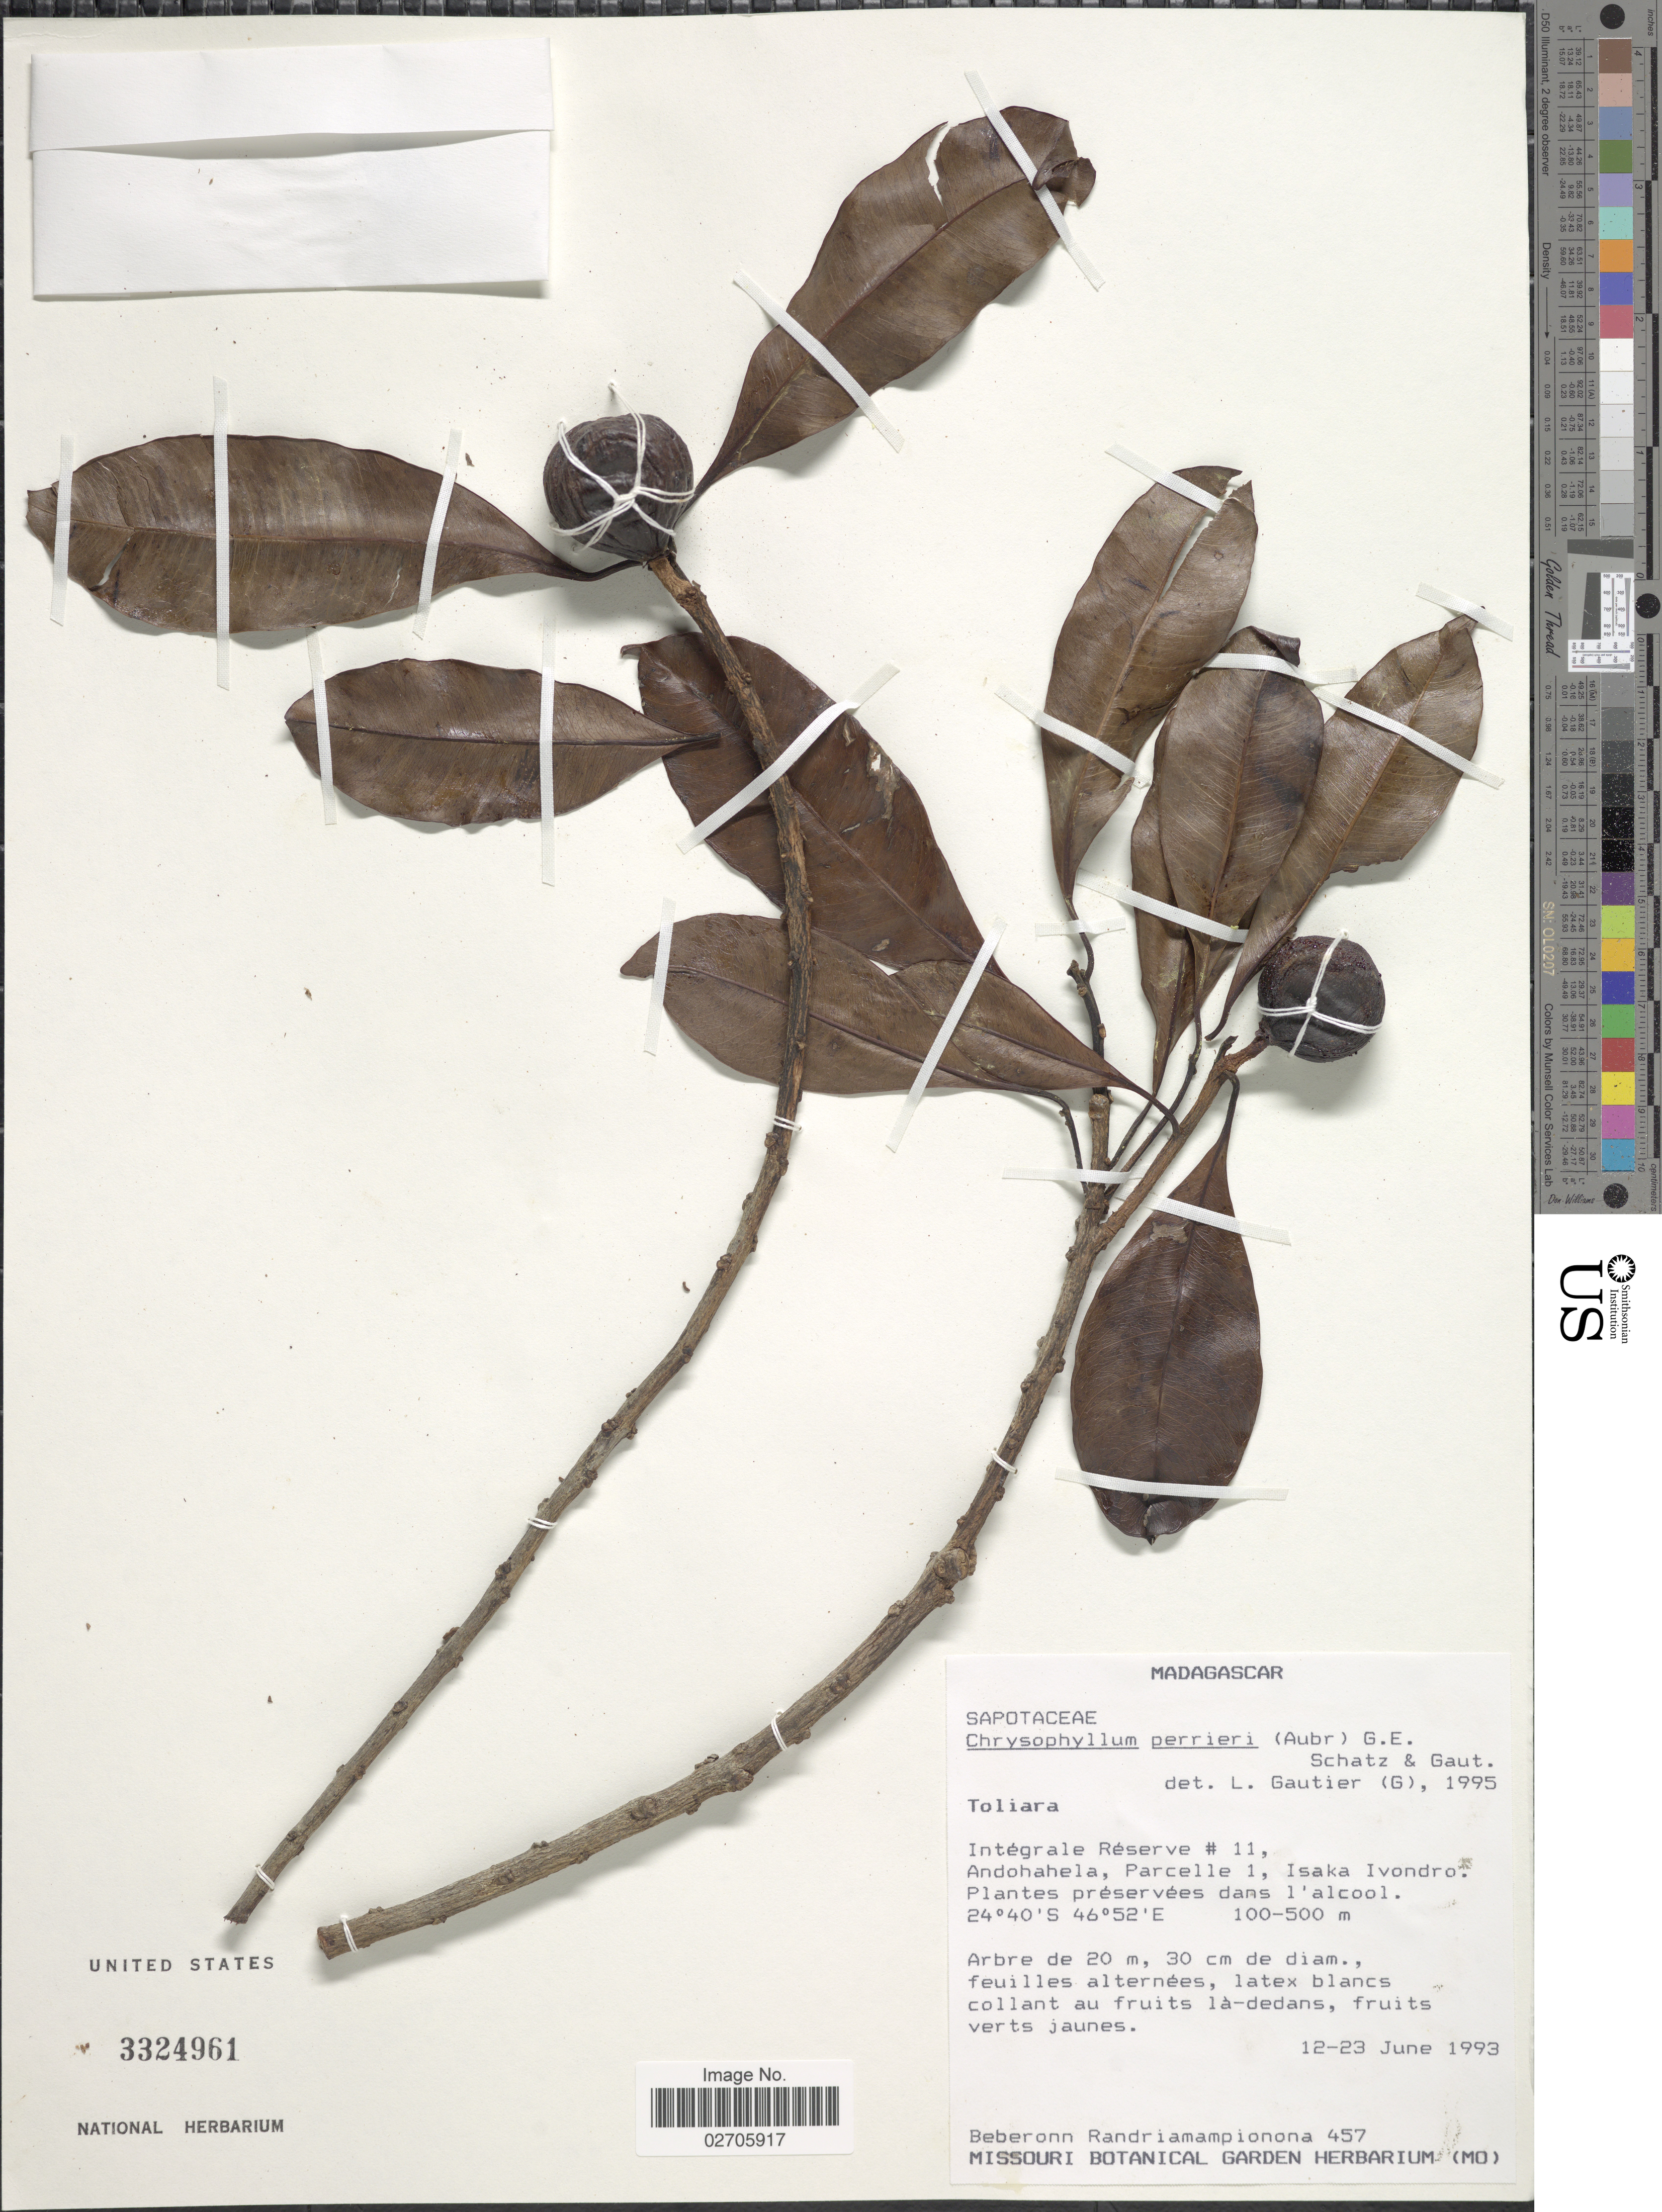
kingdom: Plantae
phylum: Tracheophyta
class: Magnoliopsida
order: Ericales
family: Sapotaceae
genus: Chrysophyllum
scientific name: Chrysophyllum perrieri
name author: G.E. Schatz & L.Gaut.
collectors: B. Randriamampionona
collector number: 457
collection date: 1993-06-12/1993-06-23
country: Madagascar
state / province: Anosy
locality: Intégrale Réserve # 11, Andohahela, Parcella 1, Isaka Ivondro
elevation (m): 100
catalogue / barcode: US 3324961